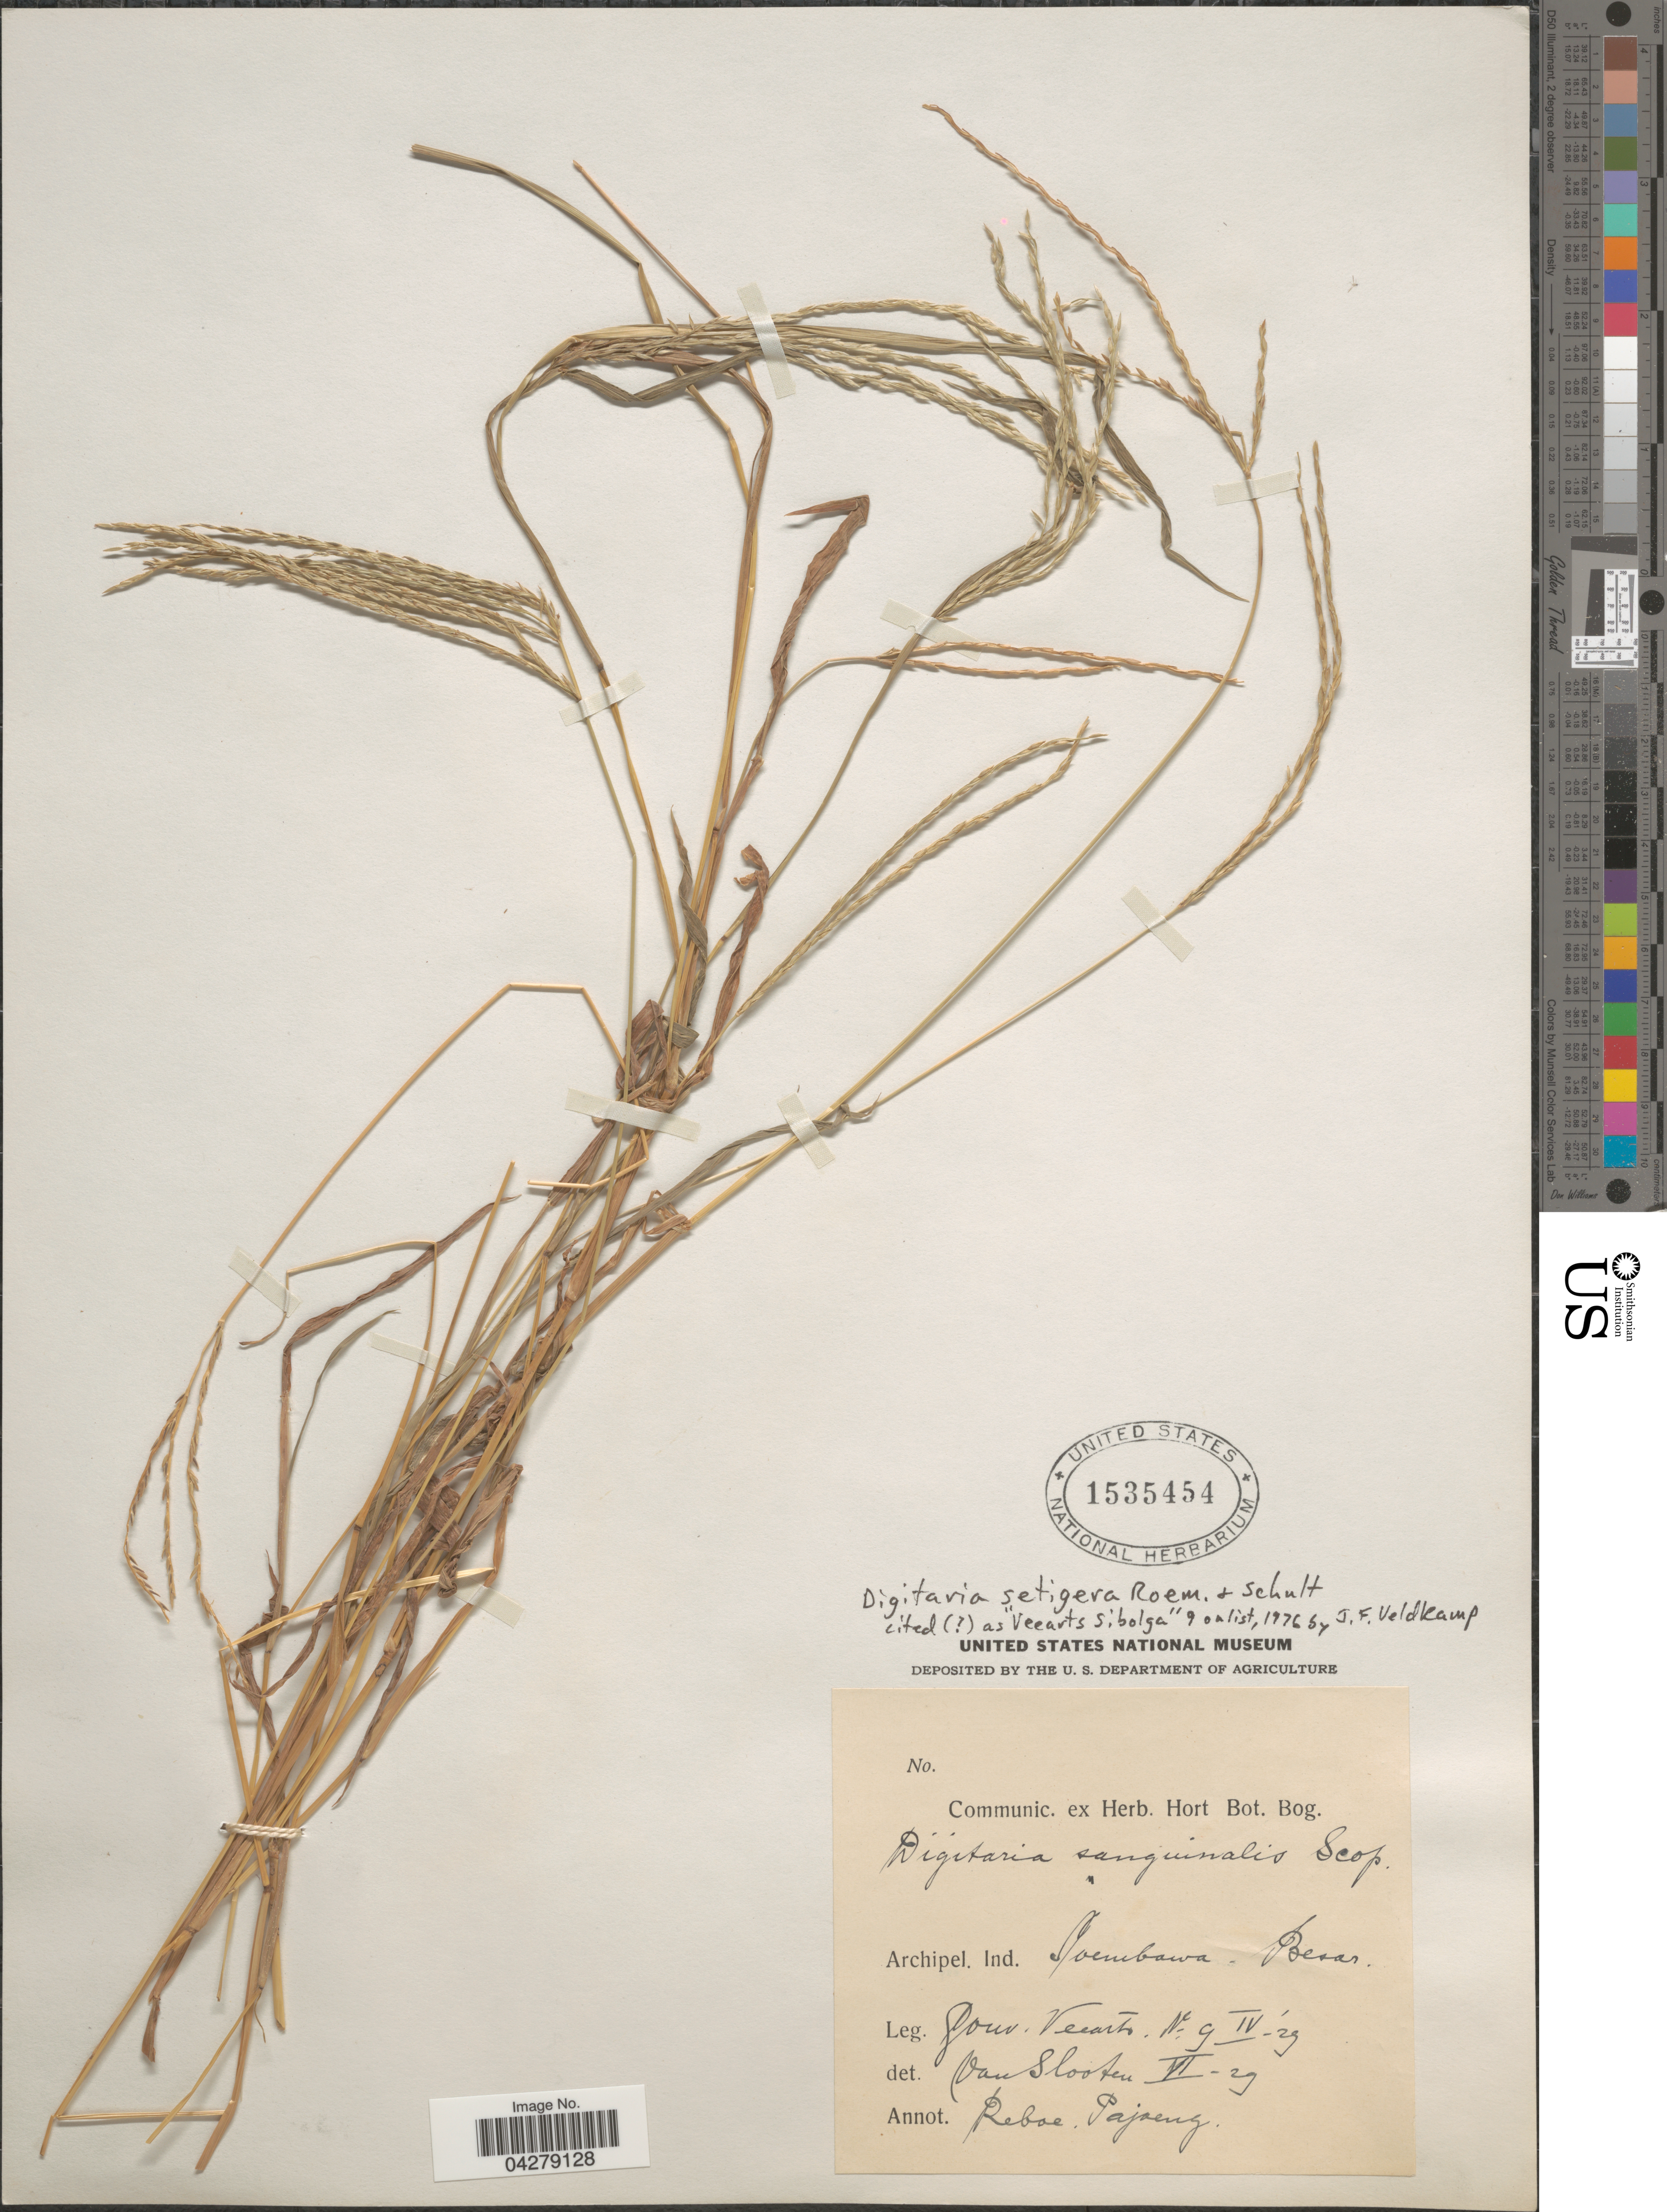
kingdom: Plantae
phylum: Tracheophyta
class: Liliopsida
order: Poales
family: Poaceae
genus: Digitaria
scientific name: Digitaria setigera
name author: Roth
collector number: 9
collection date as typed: Transcribed d/m/y: /4/29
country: Indonesia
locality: Archipel. Ind. Soembawa-Besar.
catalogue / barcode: US 1535454